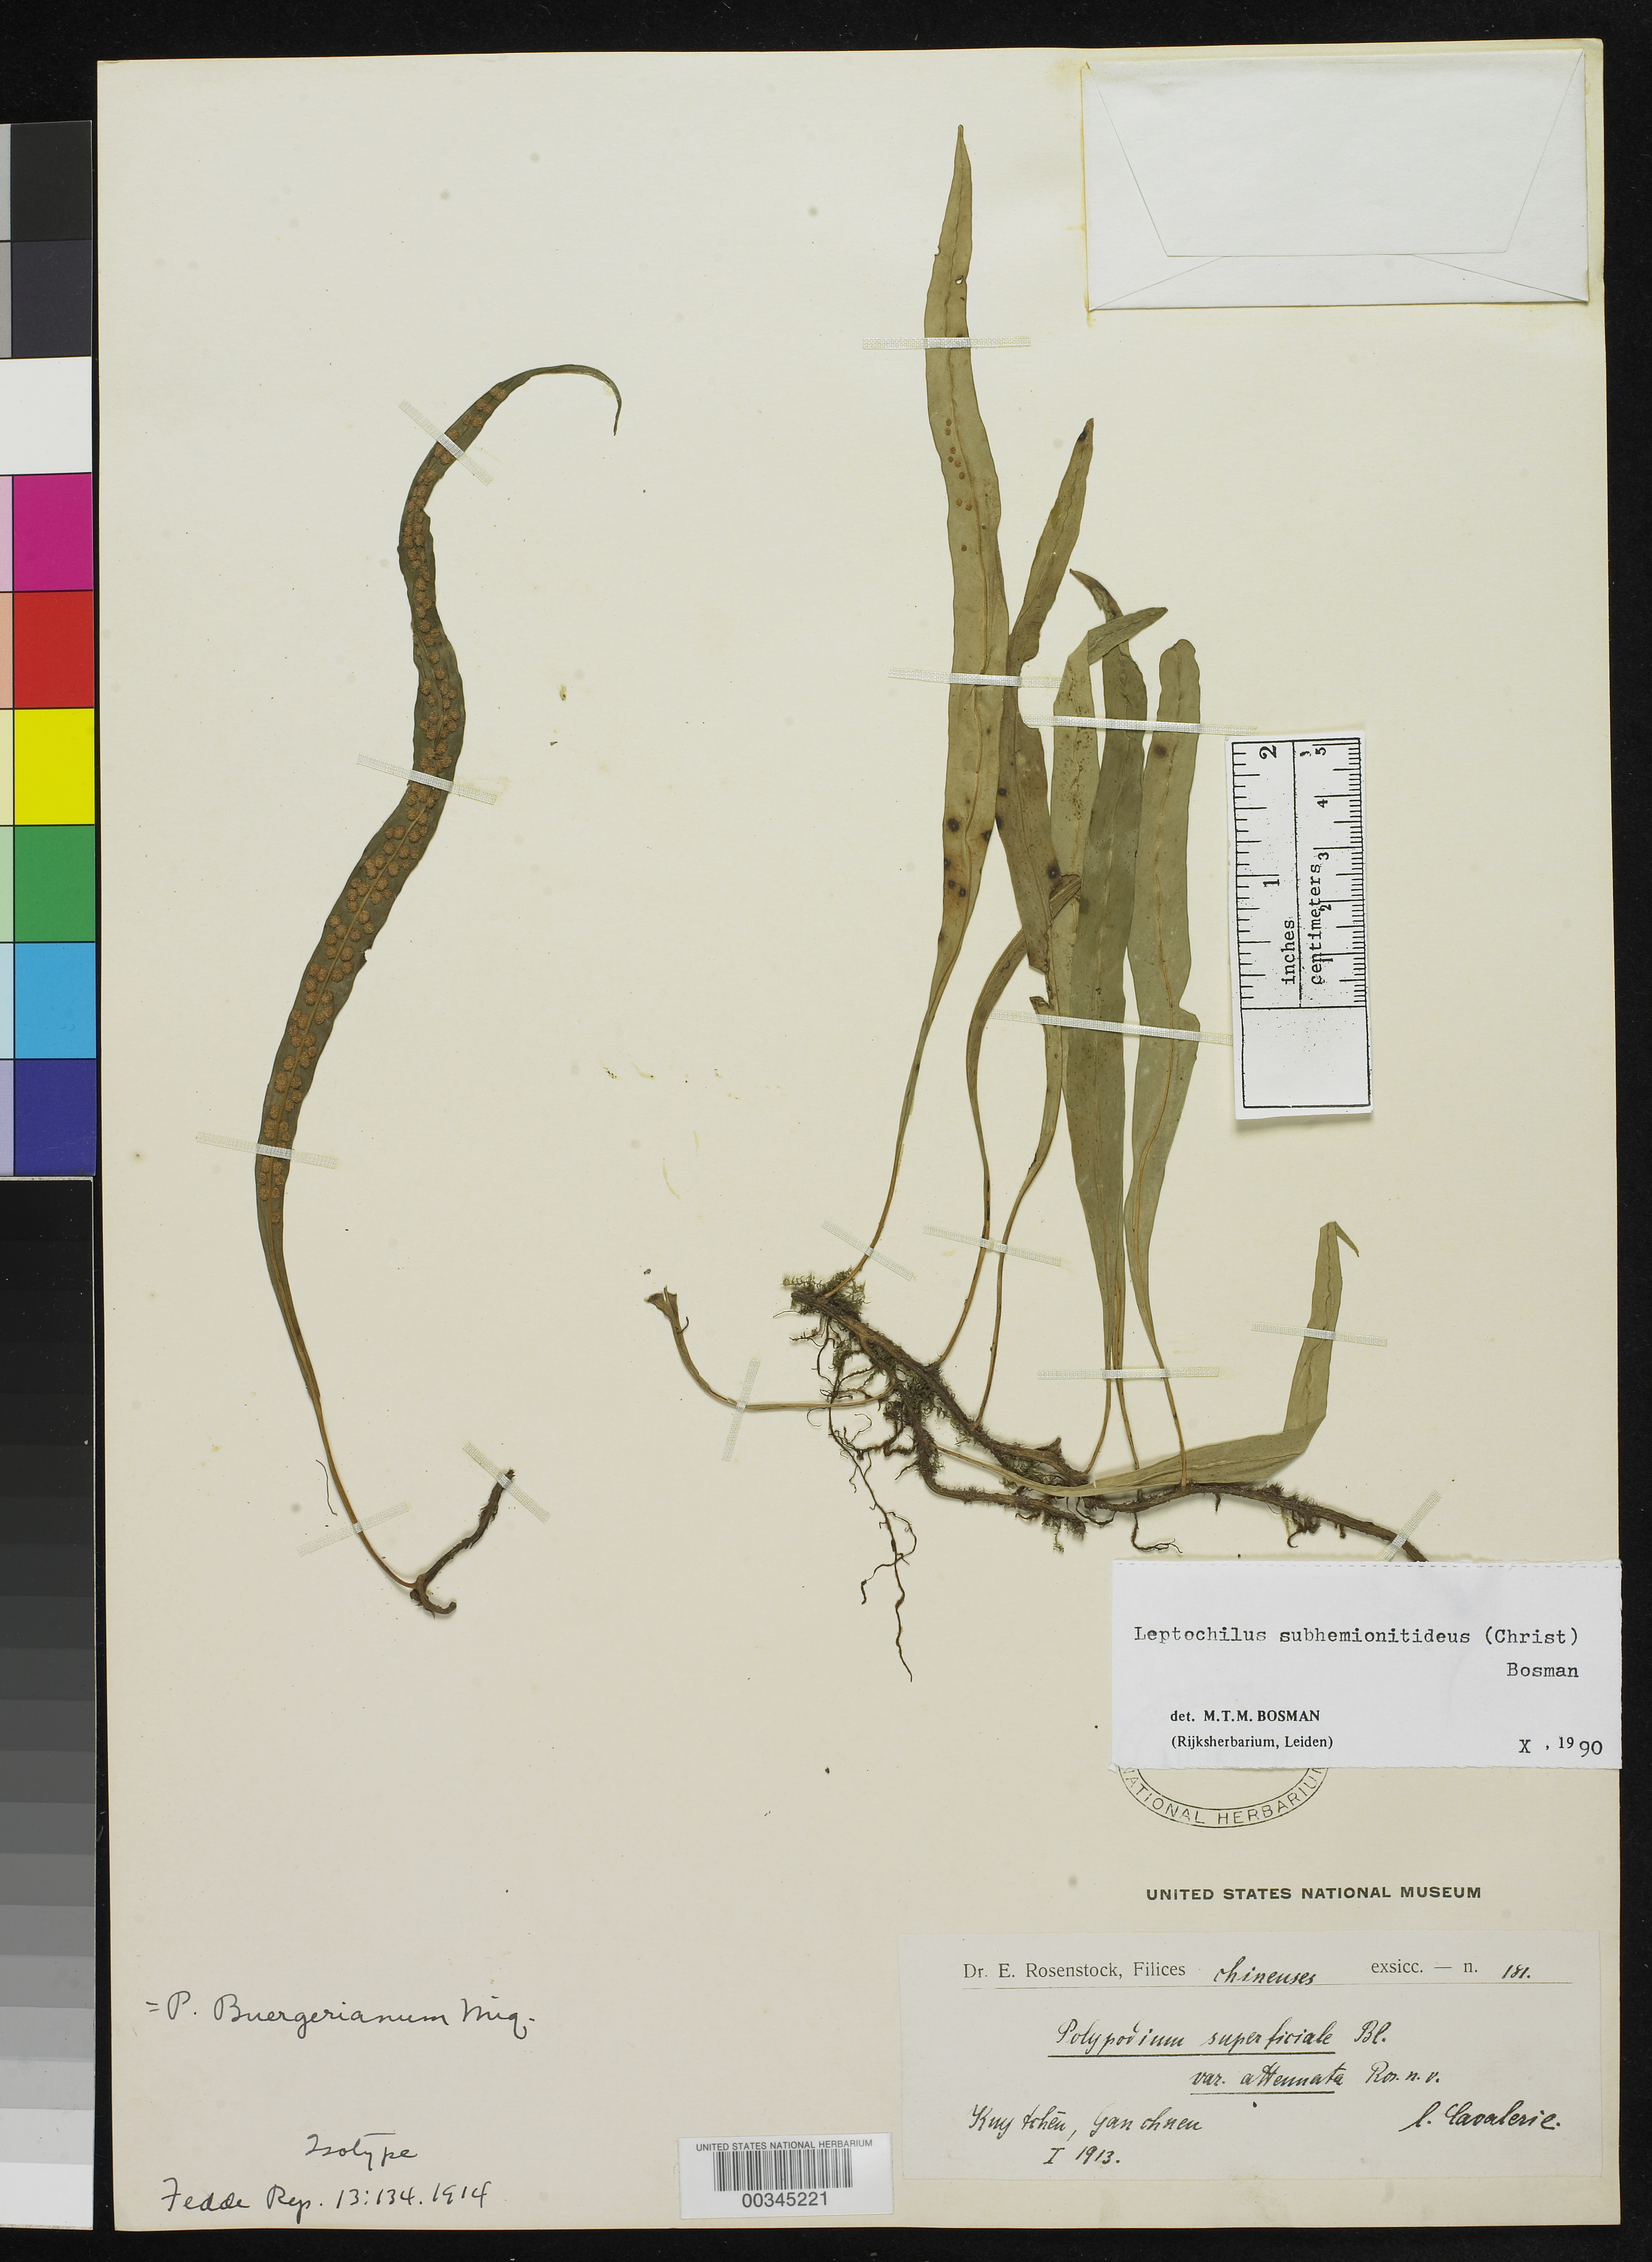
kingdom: Plantae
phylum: Tracheophyta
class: Polypodiopsida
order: Polypodiales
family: Polypodiaceae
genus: Polypodium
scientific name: Polypodium superficiale var. attenuatum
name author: Rosenst.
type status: Isotype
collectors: J. Cavalerie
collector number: Rosenstock Exs. 181.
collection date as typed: Jan 1913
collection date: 1913-01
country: China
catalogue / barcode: US 1096009